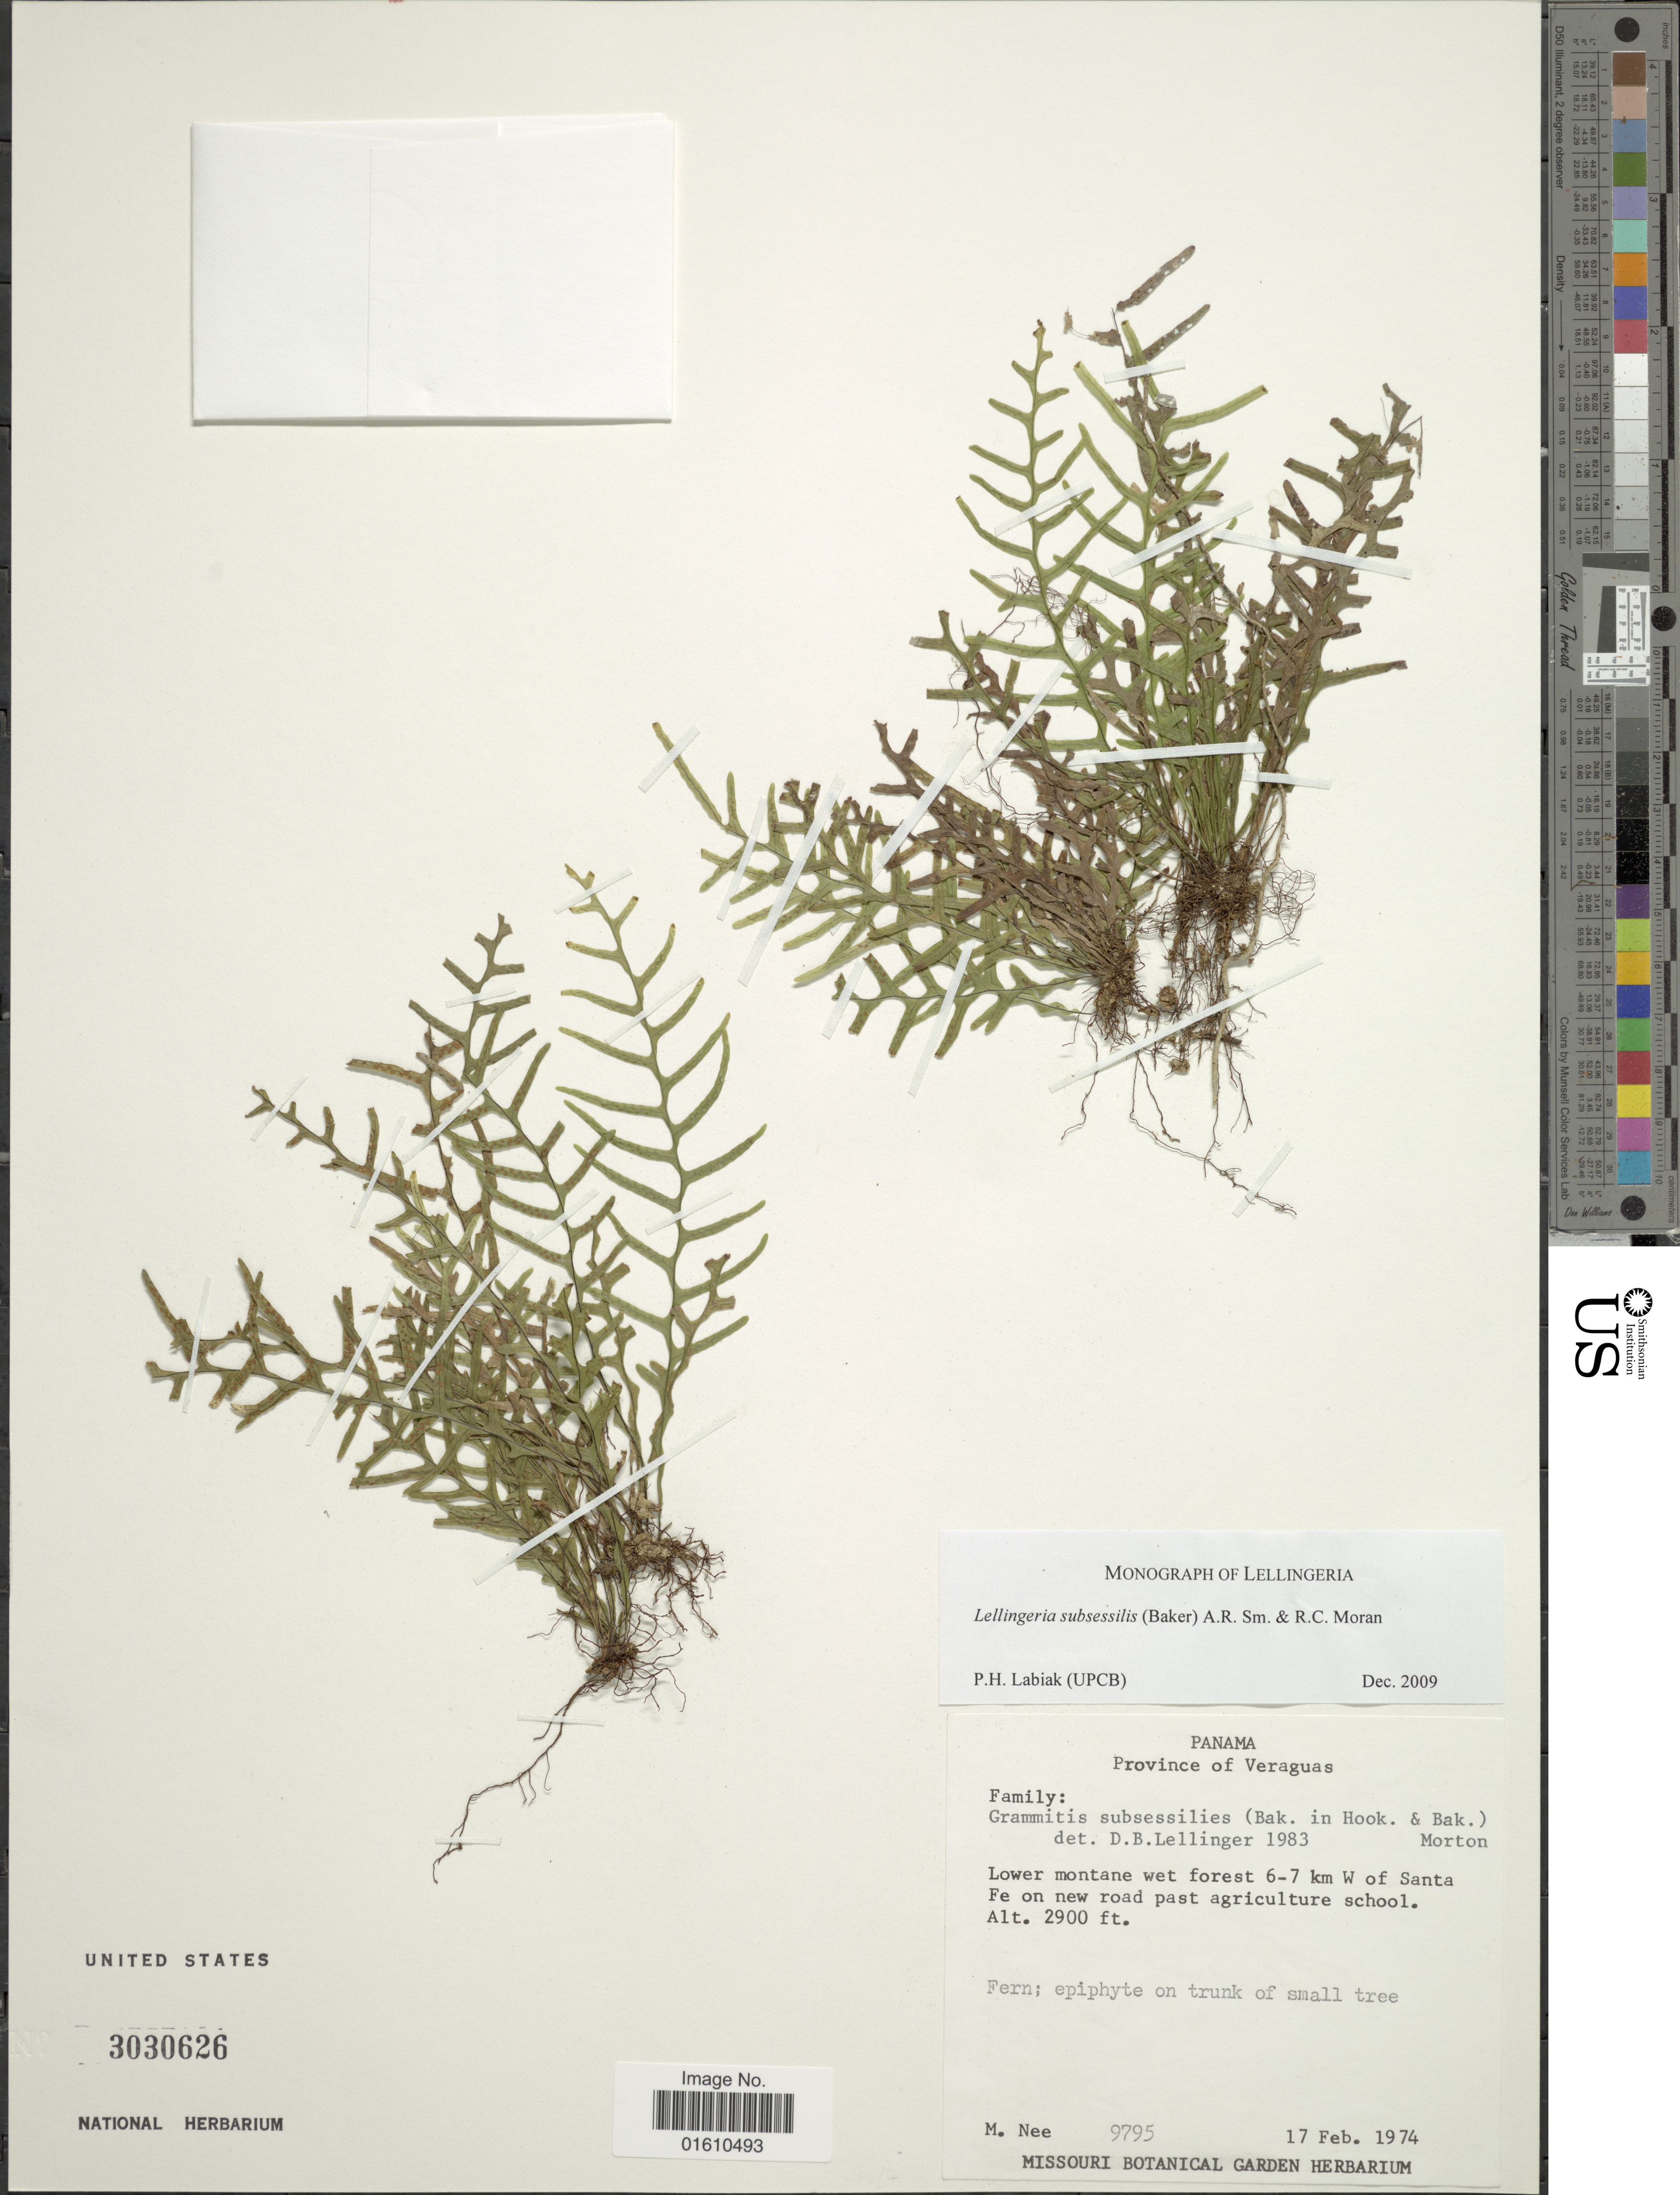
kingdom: Plantae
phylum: Tracheophyta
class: Polypodiopsida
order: Polypodiales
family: Polypodiaceae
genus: Lellingeria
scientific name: Lellingeria subsessilis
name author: (Baker) A.R. Sm. & R.C. Moran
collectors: M. Nee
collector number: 9795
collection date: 1974-02-17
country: Panama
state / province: Veraguas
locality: Province of Veraguas, trail off road, lower montante wet forest 3-7 km W of Santa Fe on new road past agriculture school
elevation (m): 884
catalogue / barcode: US 3030626